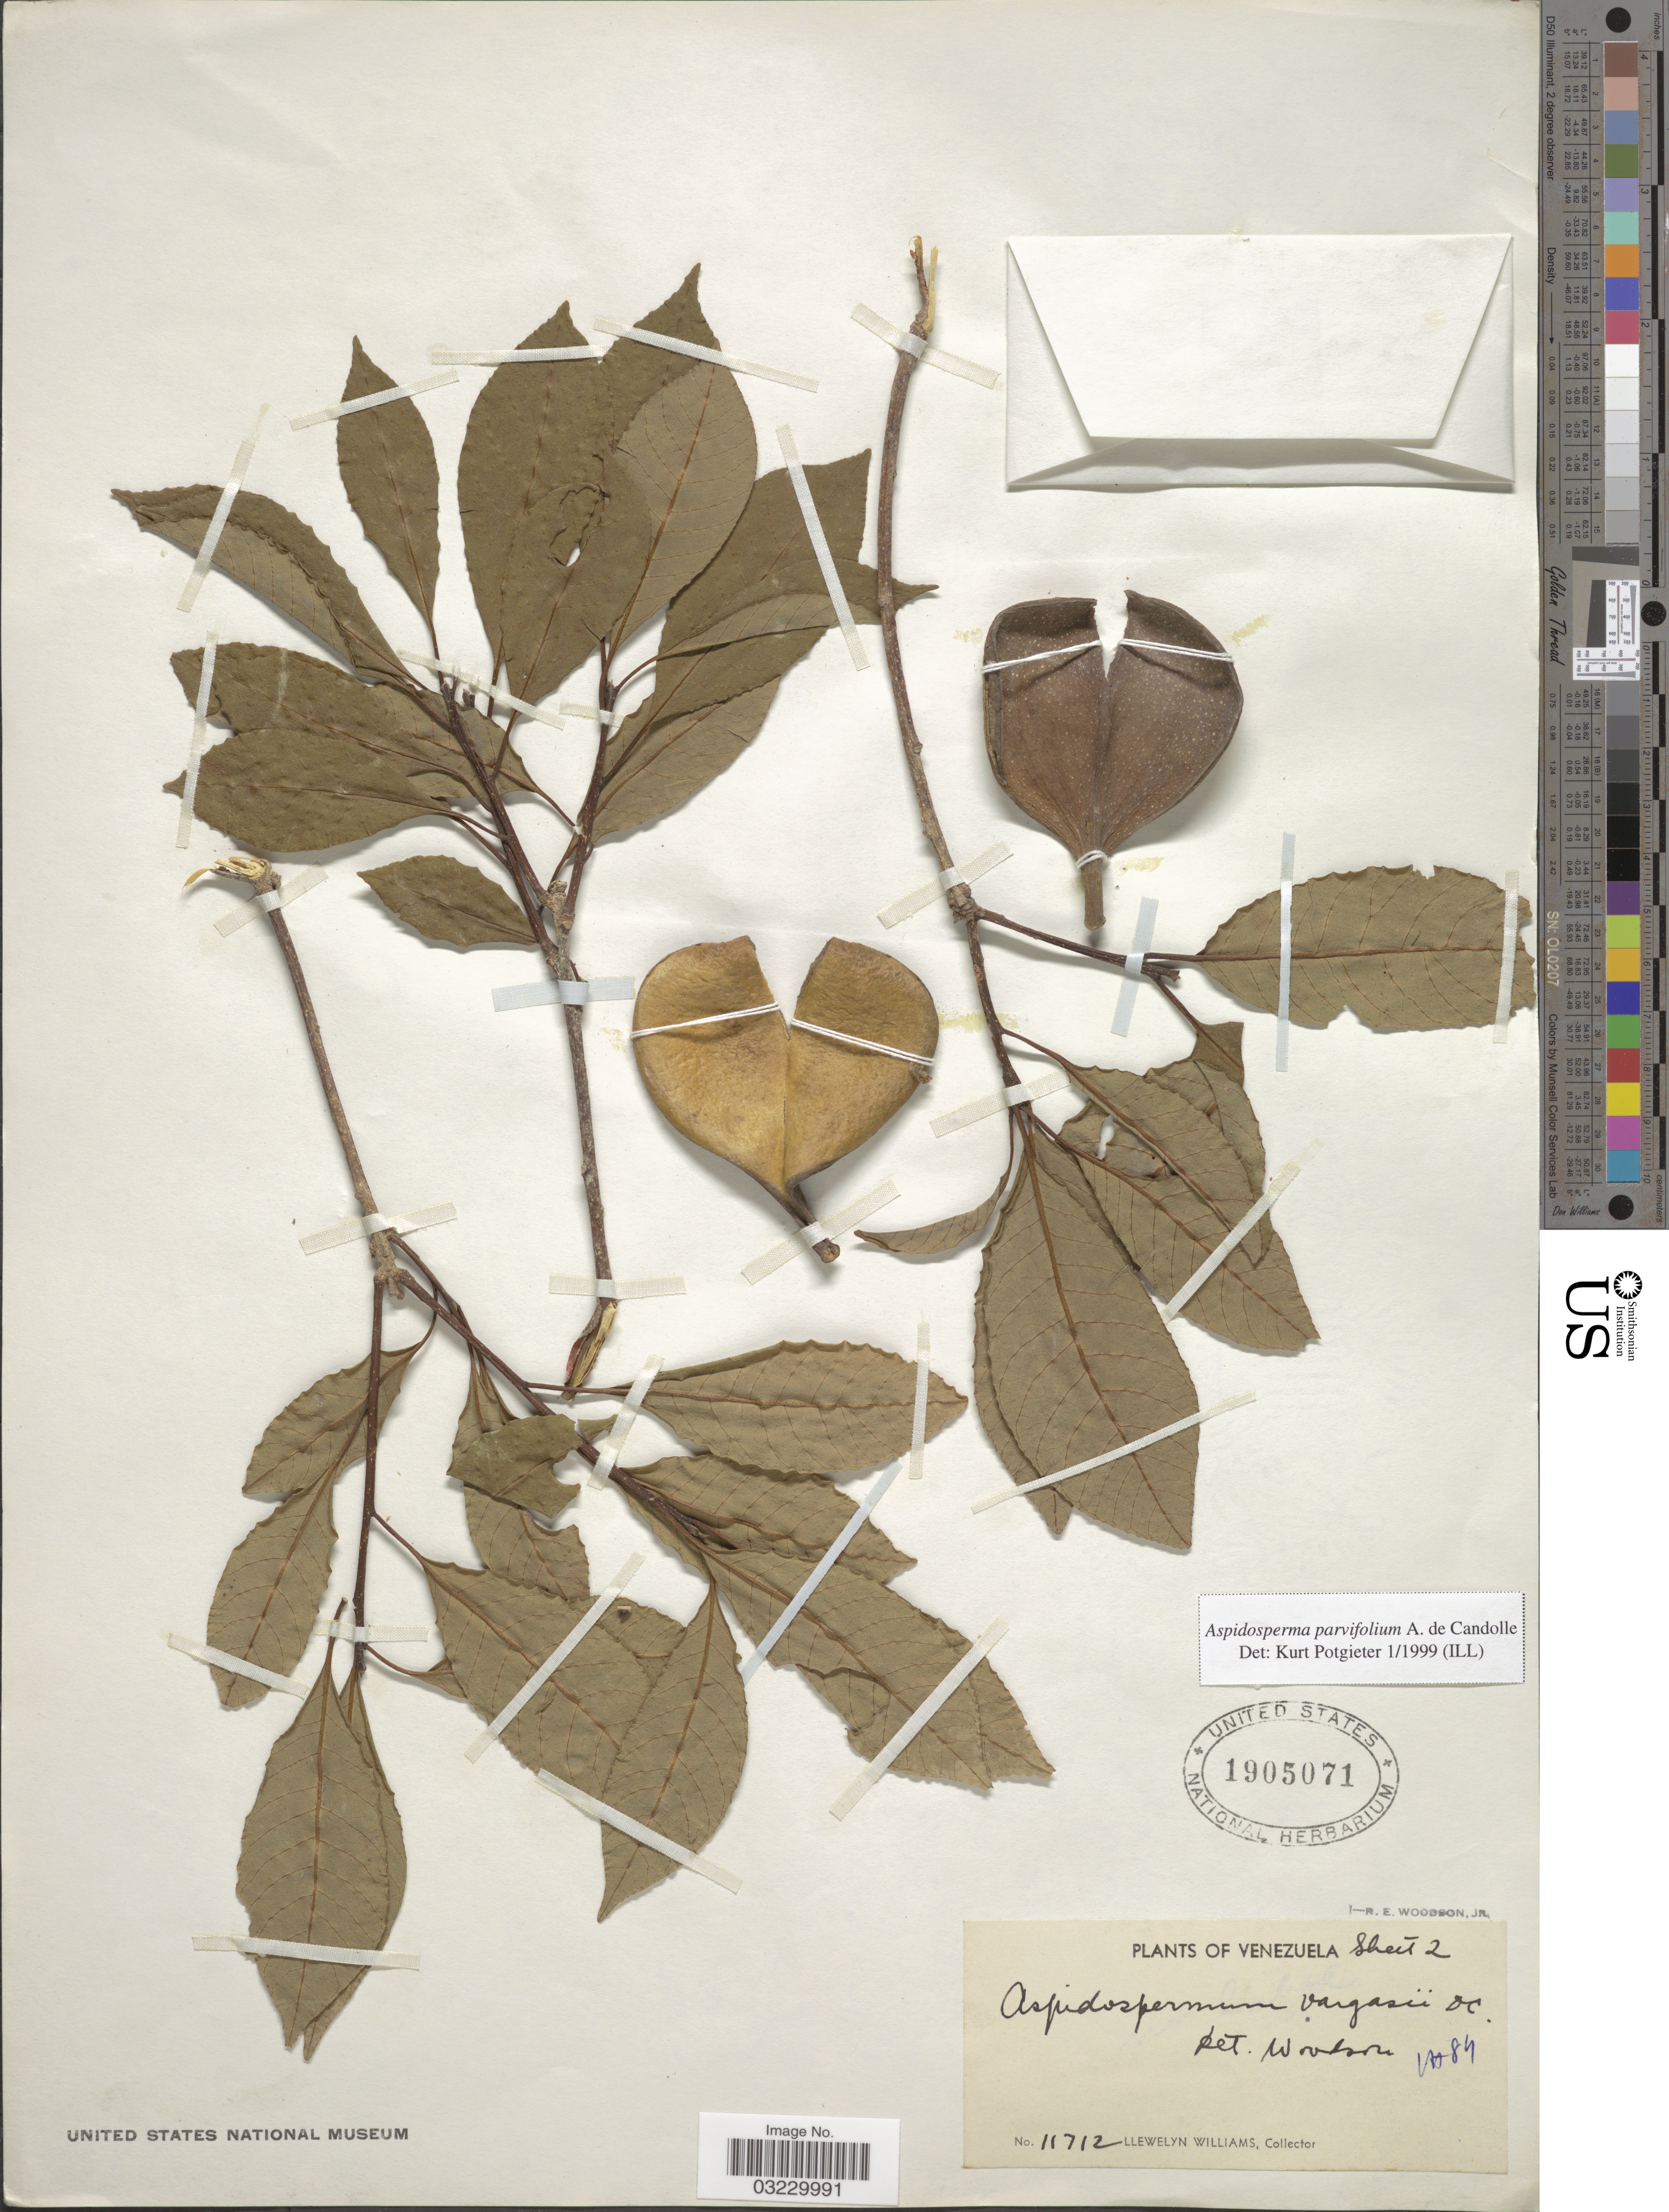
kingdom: Plantae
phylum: Tracheophyta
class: Magnoliopsida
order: Gentianales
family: Apocynaceae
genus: Aspidosperma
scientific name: Aspidosperma parvifolium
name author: A. DC.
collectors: Ll. Williams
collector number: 11712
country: Venezuela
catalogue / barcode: US 1905071